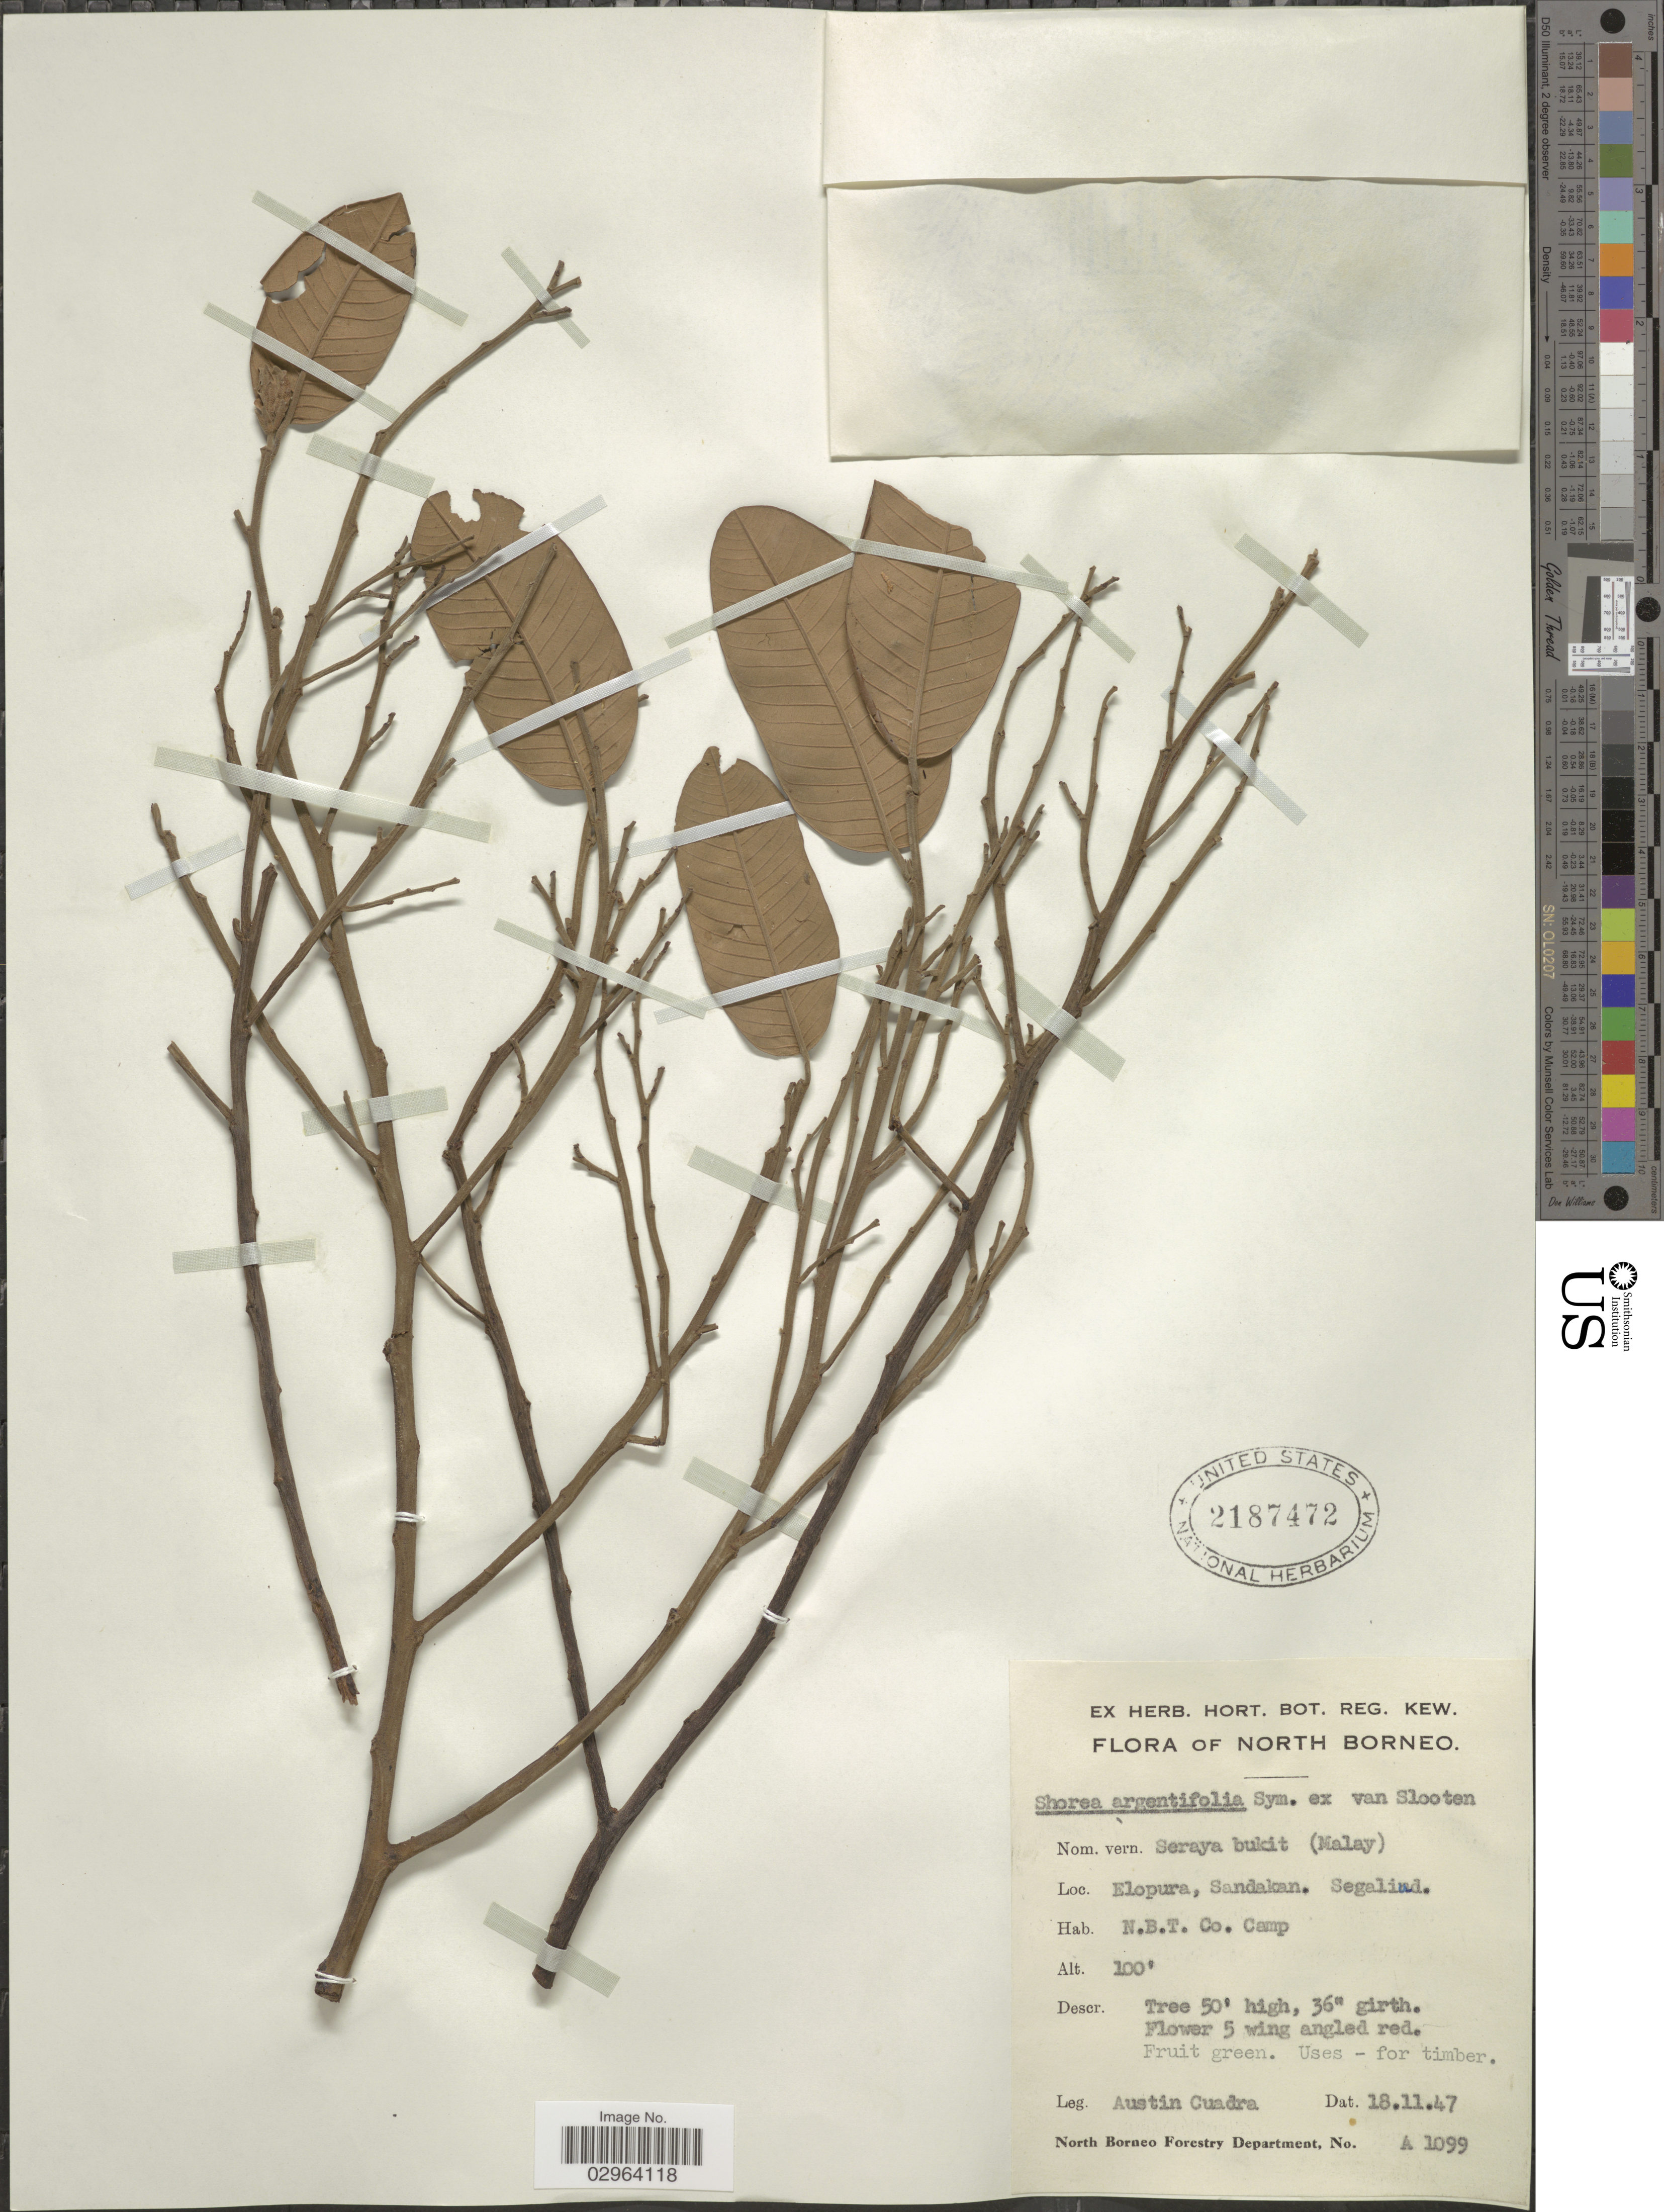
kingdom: Plantae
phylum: Tracheophyta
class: Magnoliopsida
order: Malvales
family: Dipterocarpaceae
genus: Rubroshorea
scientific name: Rubroshorea argentifolia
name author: (Symington) P.S. Ashton & J. Heck.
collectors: A. Cuadra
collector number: A 1099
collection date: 1947-11-18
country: Malaysia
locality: North Borneo. Elopura, Sandakan, Segalind. N.B.T. Co. Camp.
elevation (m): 30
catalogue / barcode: US 2187472